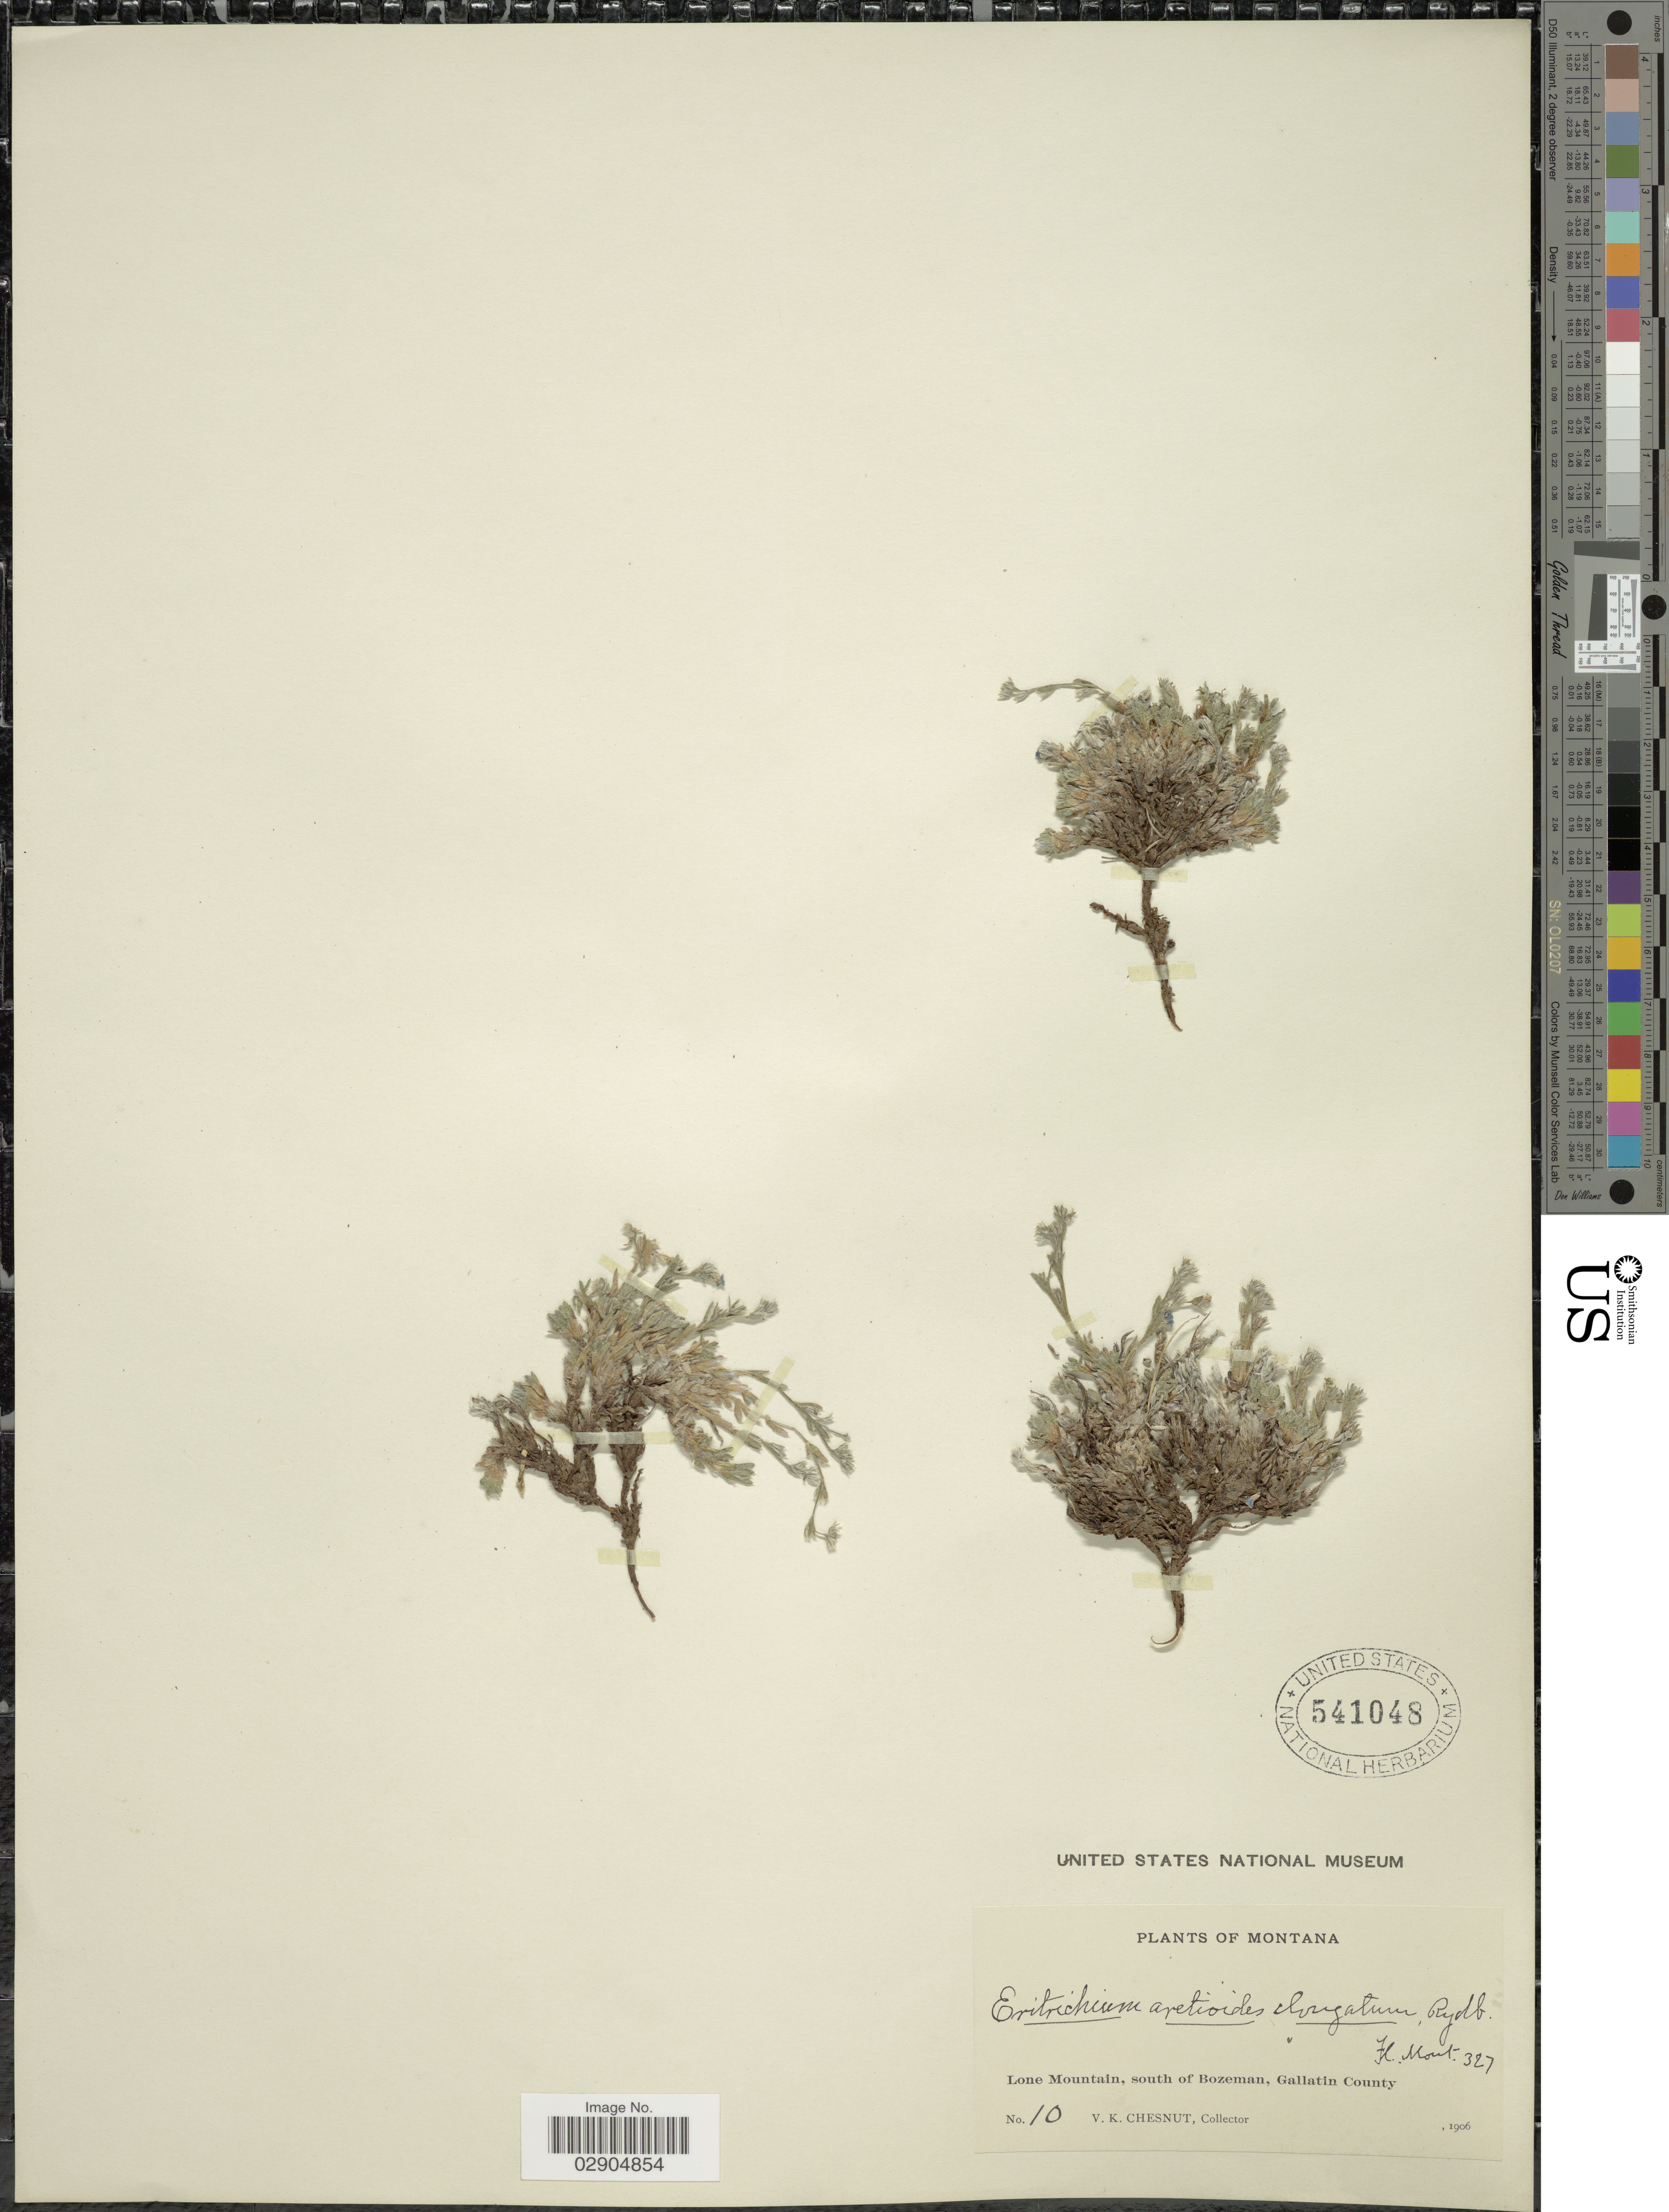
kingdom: Plantae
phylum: Tracheophyta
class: Magnoliopsida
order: Boraginales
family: Boraginaceae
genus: Eritrichium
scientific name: Eritrichium elongatum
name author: (Rydb.) W. Wight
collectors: V. Chesnut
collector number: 10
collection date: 1906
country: United States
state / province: Montana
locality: Lone Mountain, south of Bozeman, Gallatin County.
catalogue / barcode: US 541048